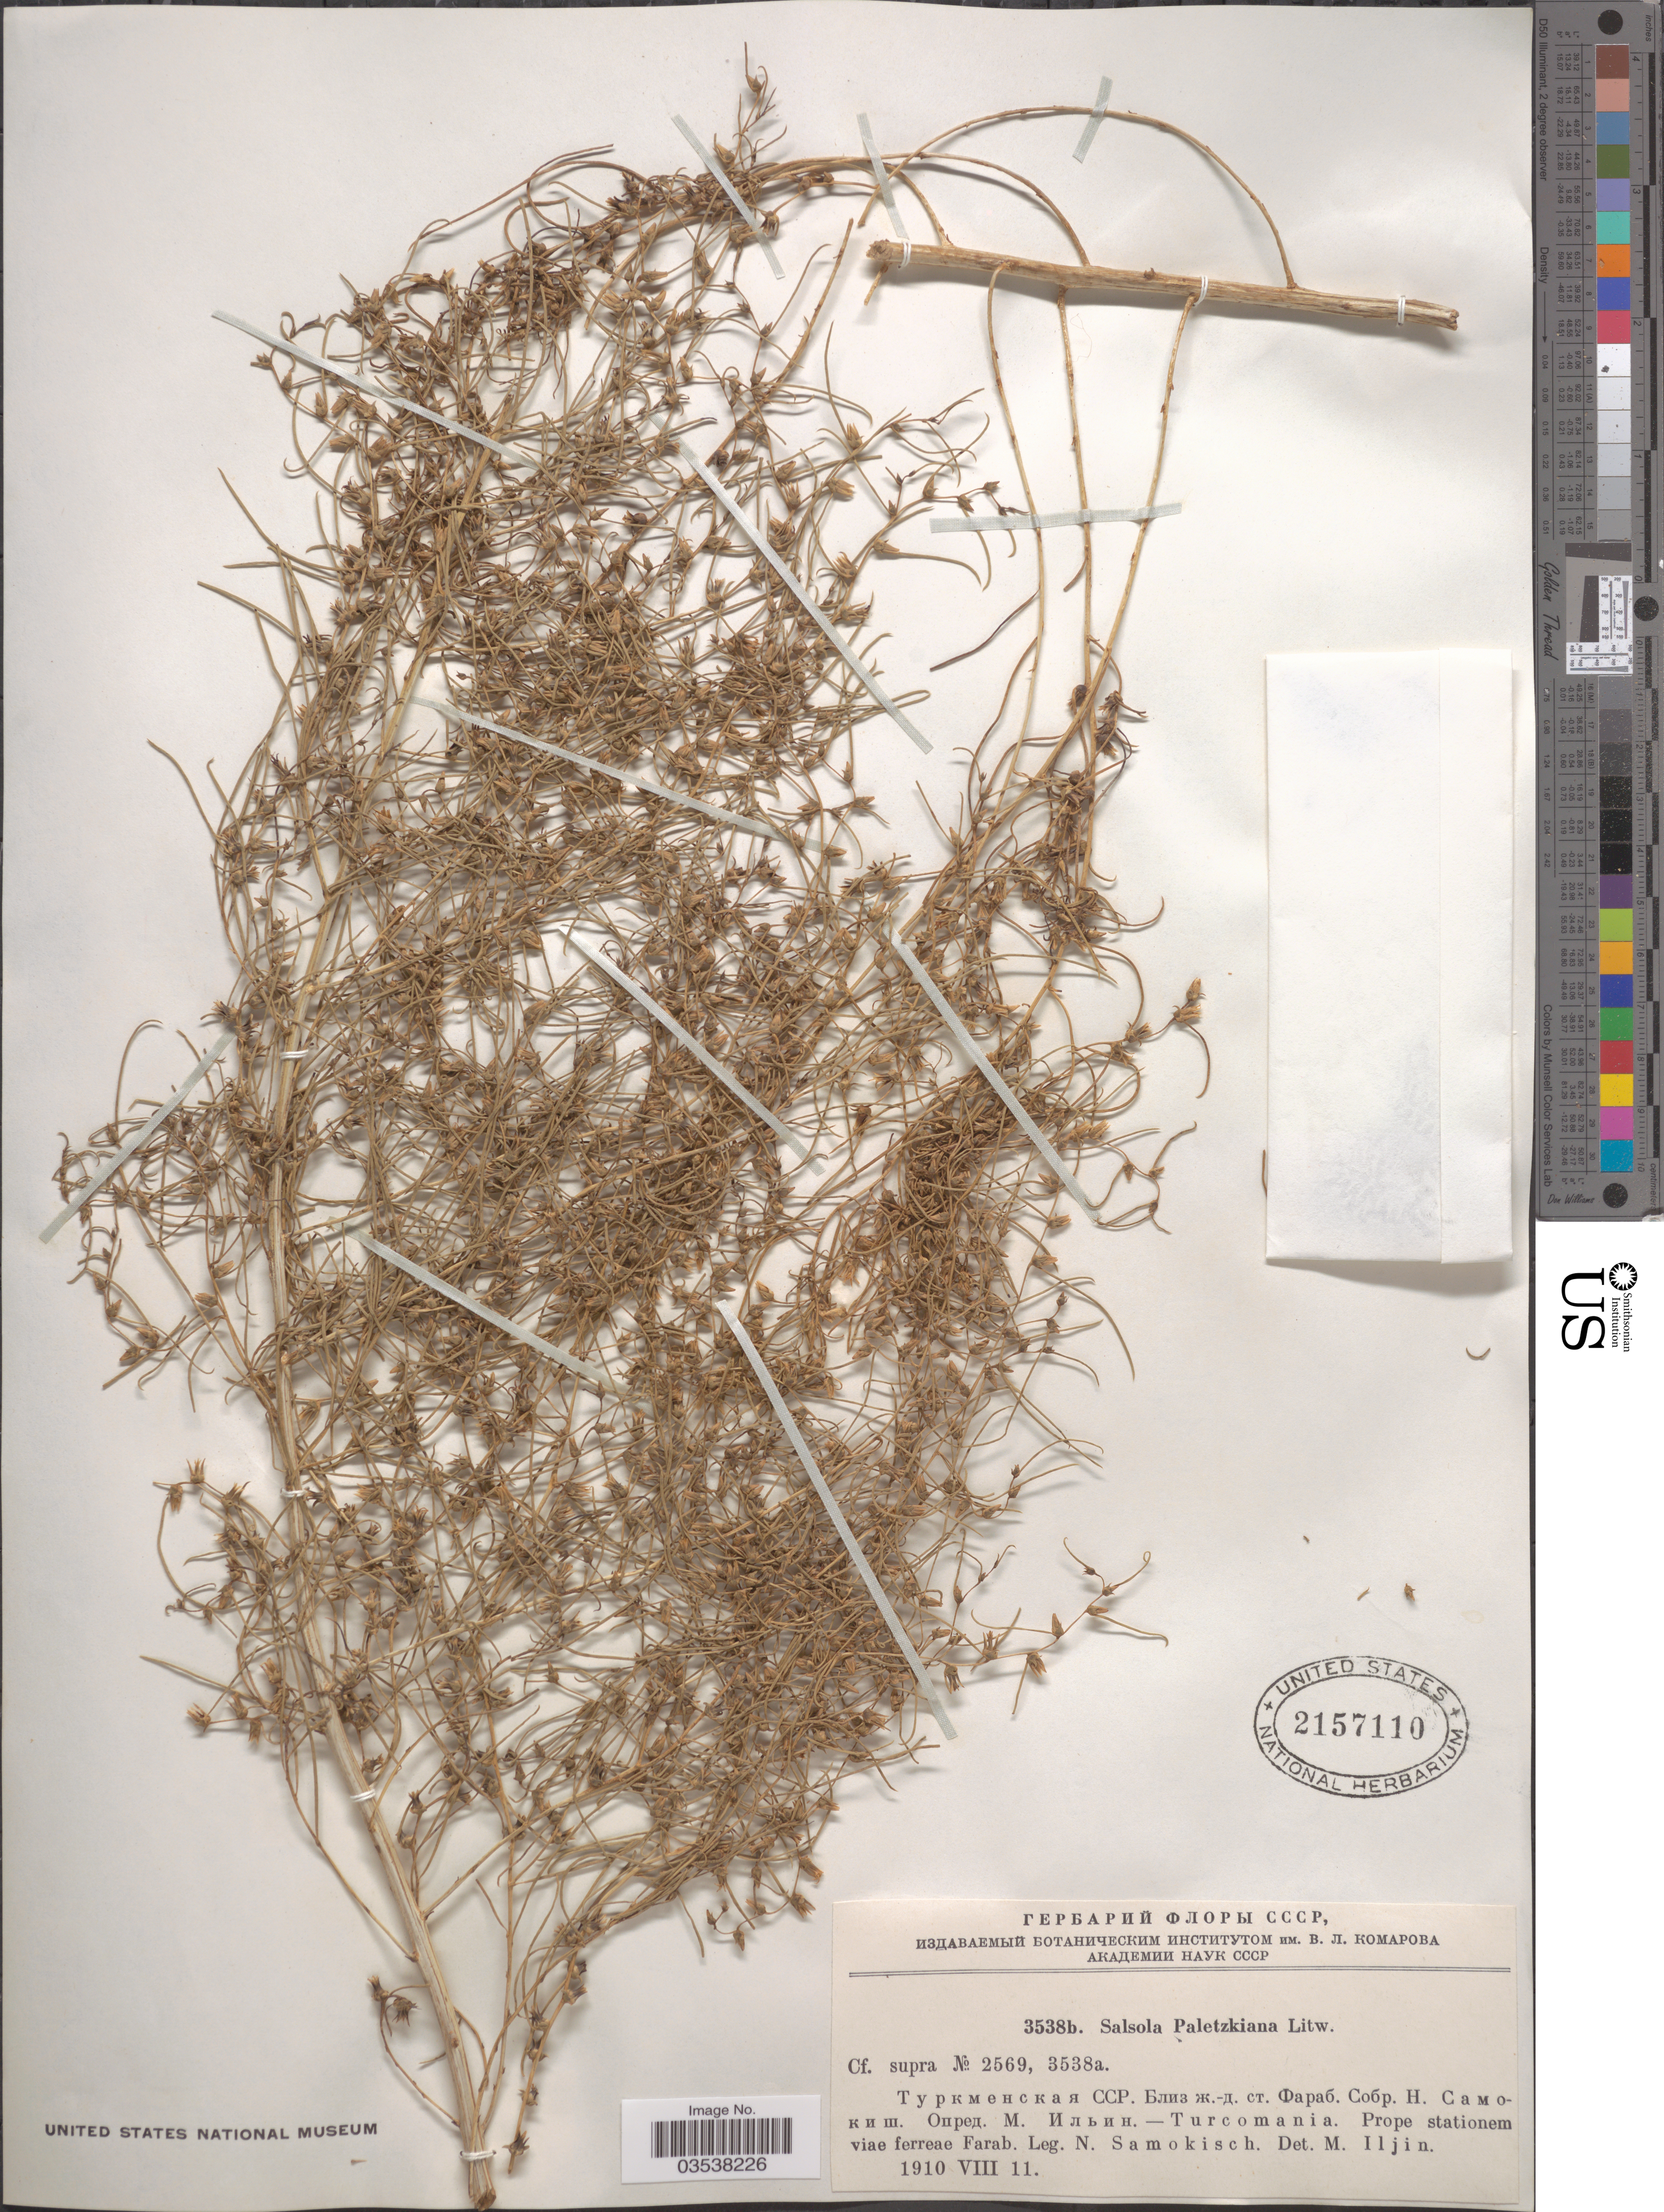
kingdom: Plantae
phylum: Tracheophyta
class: Magnoliopsida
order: Caryophyllales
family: Amaranthaceae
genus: Xylosalsola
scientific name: Xylosalsola paletzkiana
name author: (Litv.) Akhani & Roalson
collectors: N. Samokisch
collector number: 3538b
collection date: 1910-08-11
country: Kazakhstan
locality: Turcomania. Prope stationem viae ferreae Farab.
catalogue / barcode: US 2157110